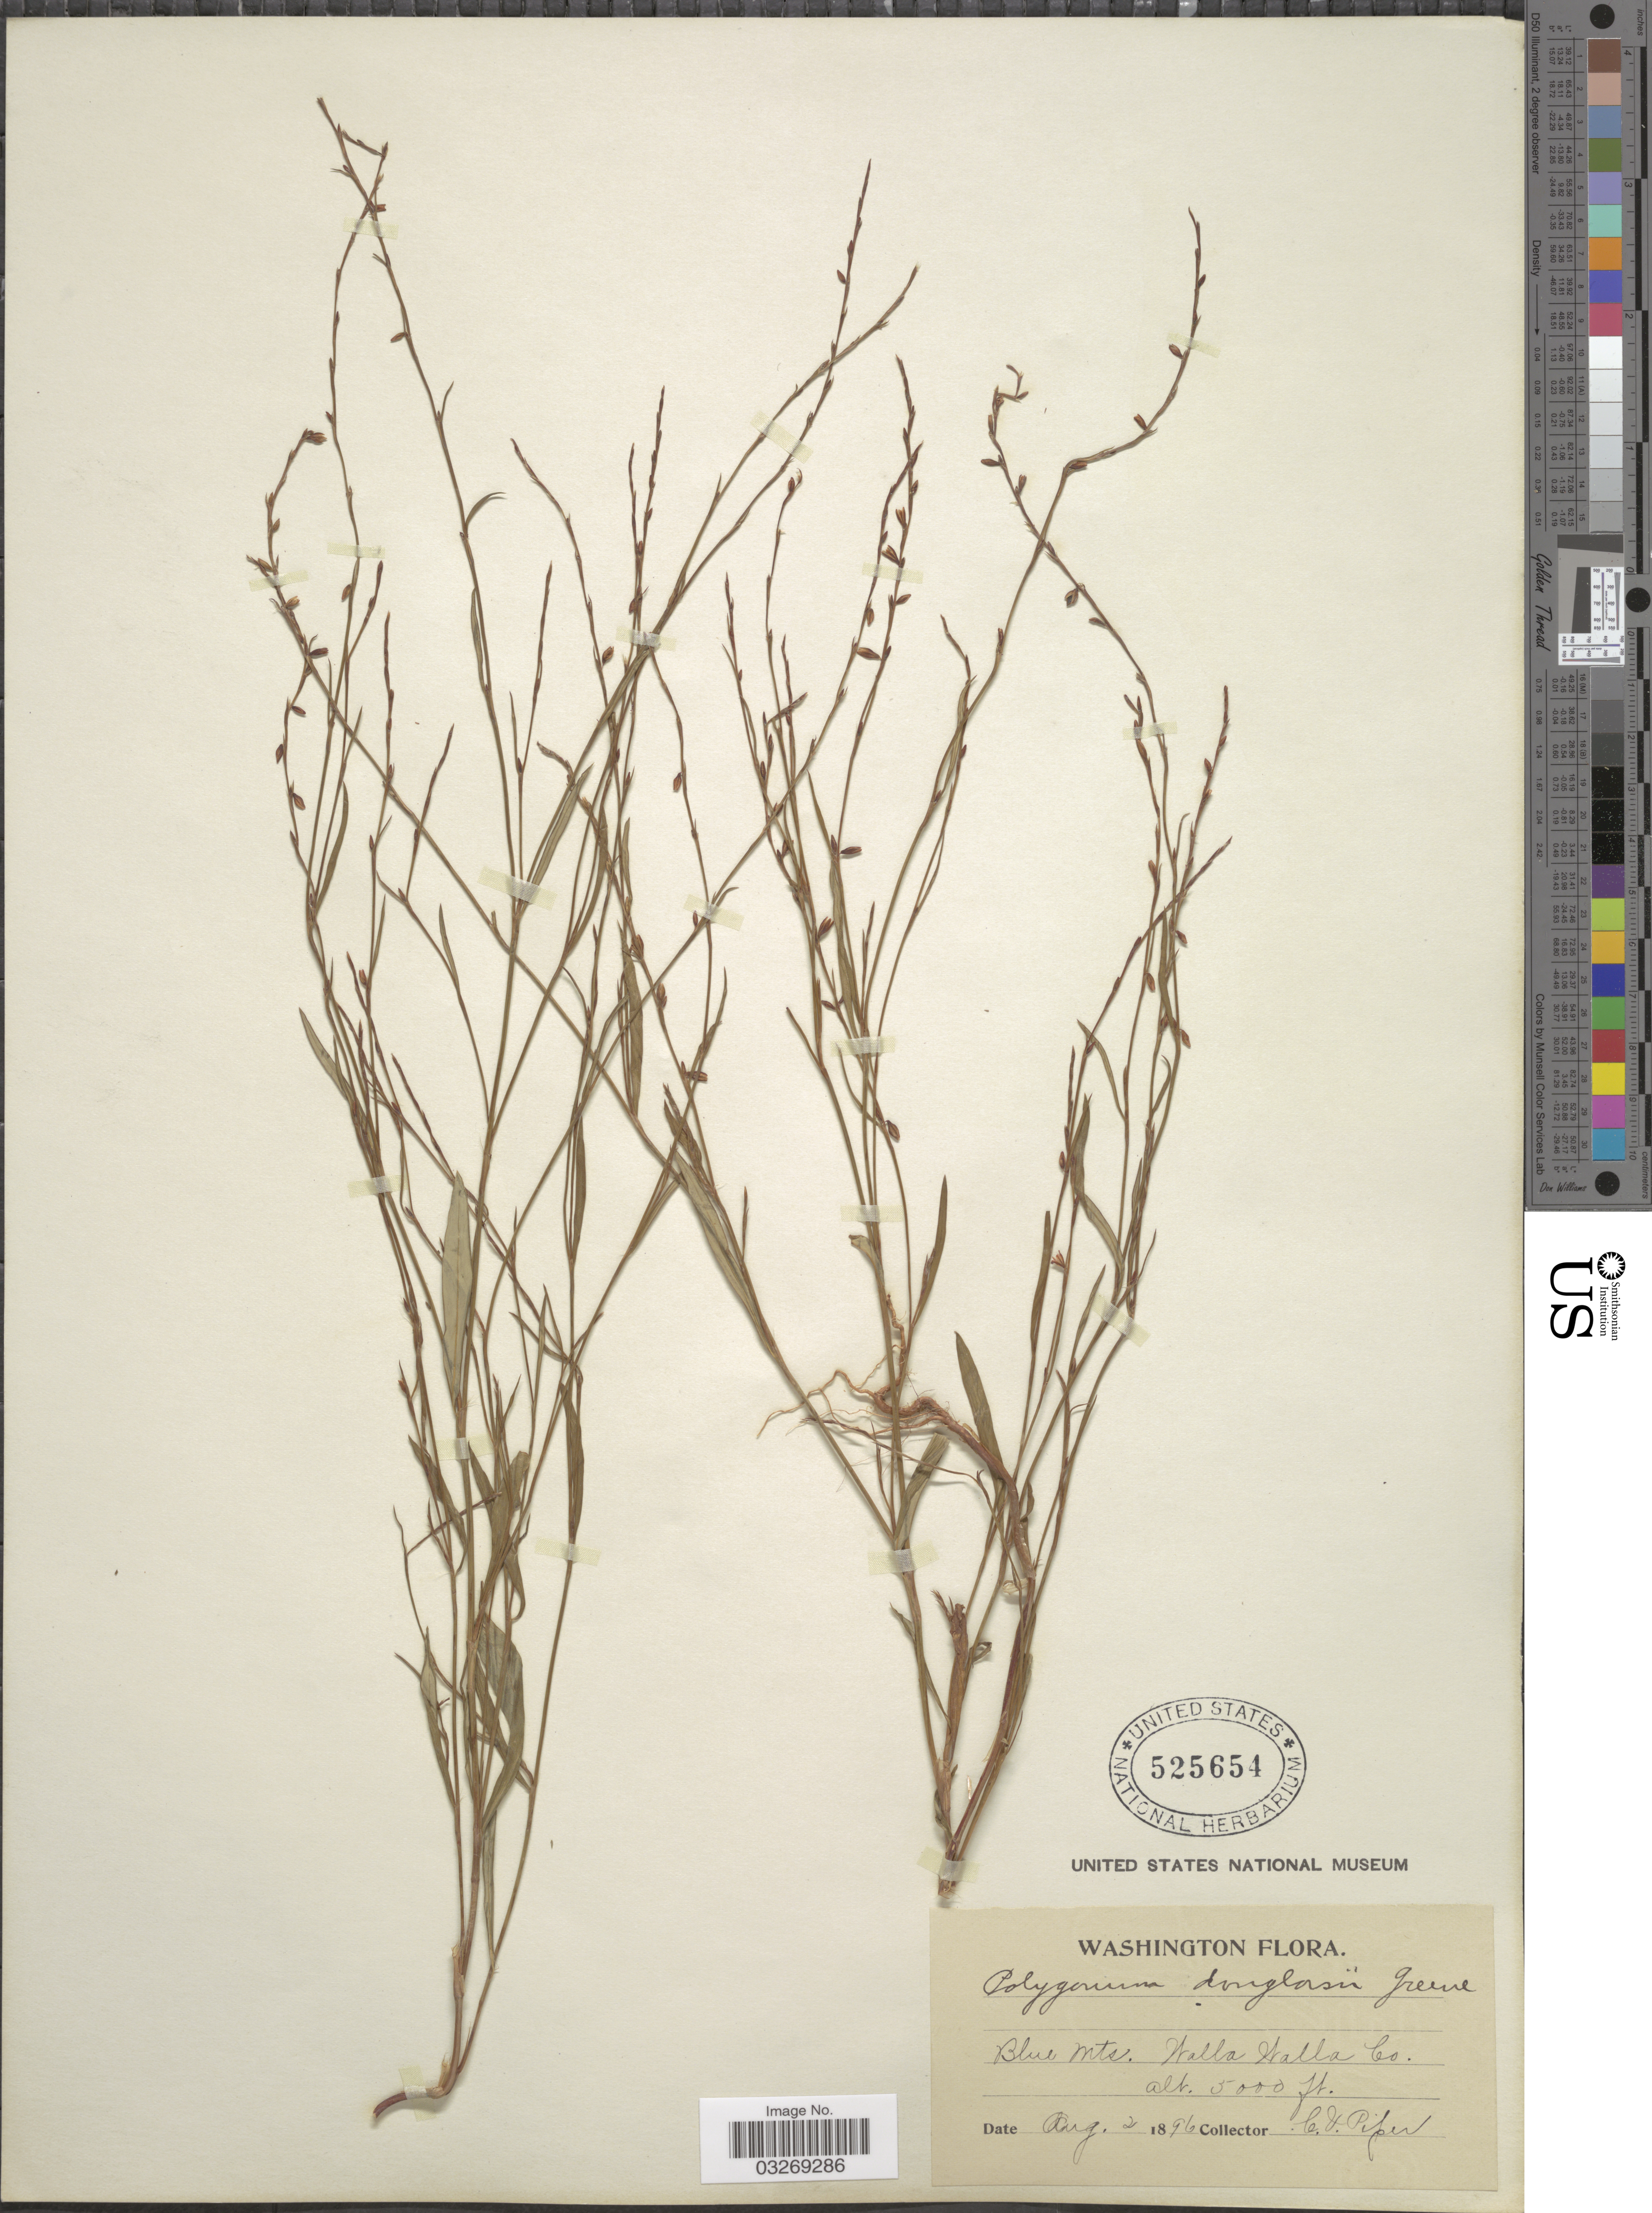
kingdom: Plantae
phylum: Tracheophyta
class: Magnoliopsida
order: Caryophyllales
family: Polygonaceae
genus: Polygonum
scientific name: Polygonum douglasii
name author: Greene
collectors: C. V. Piper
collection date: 1896-08-02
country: United States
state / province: Washington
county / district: Walla Walla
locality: Blue Mts. Walla Walla Co.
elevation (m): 1524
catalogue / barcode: US 525654